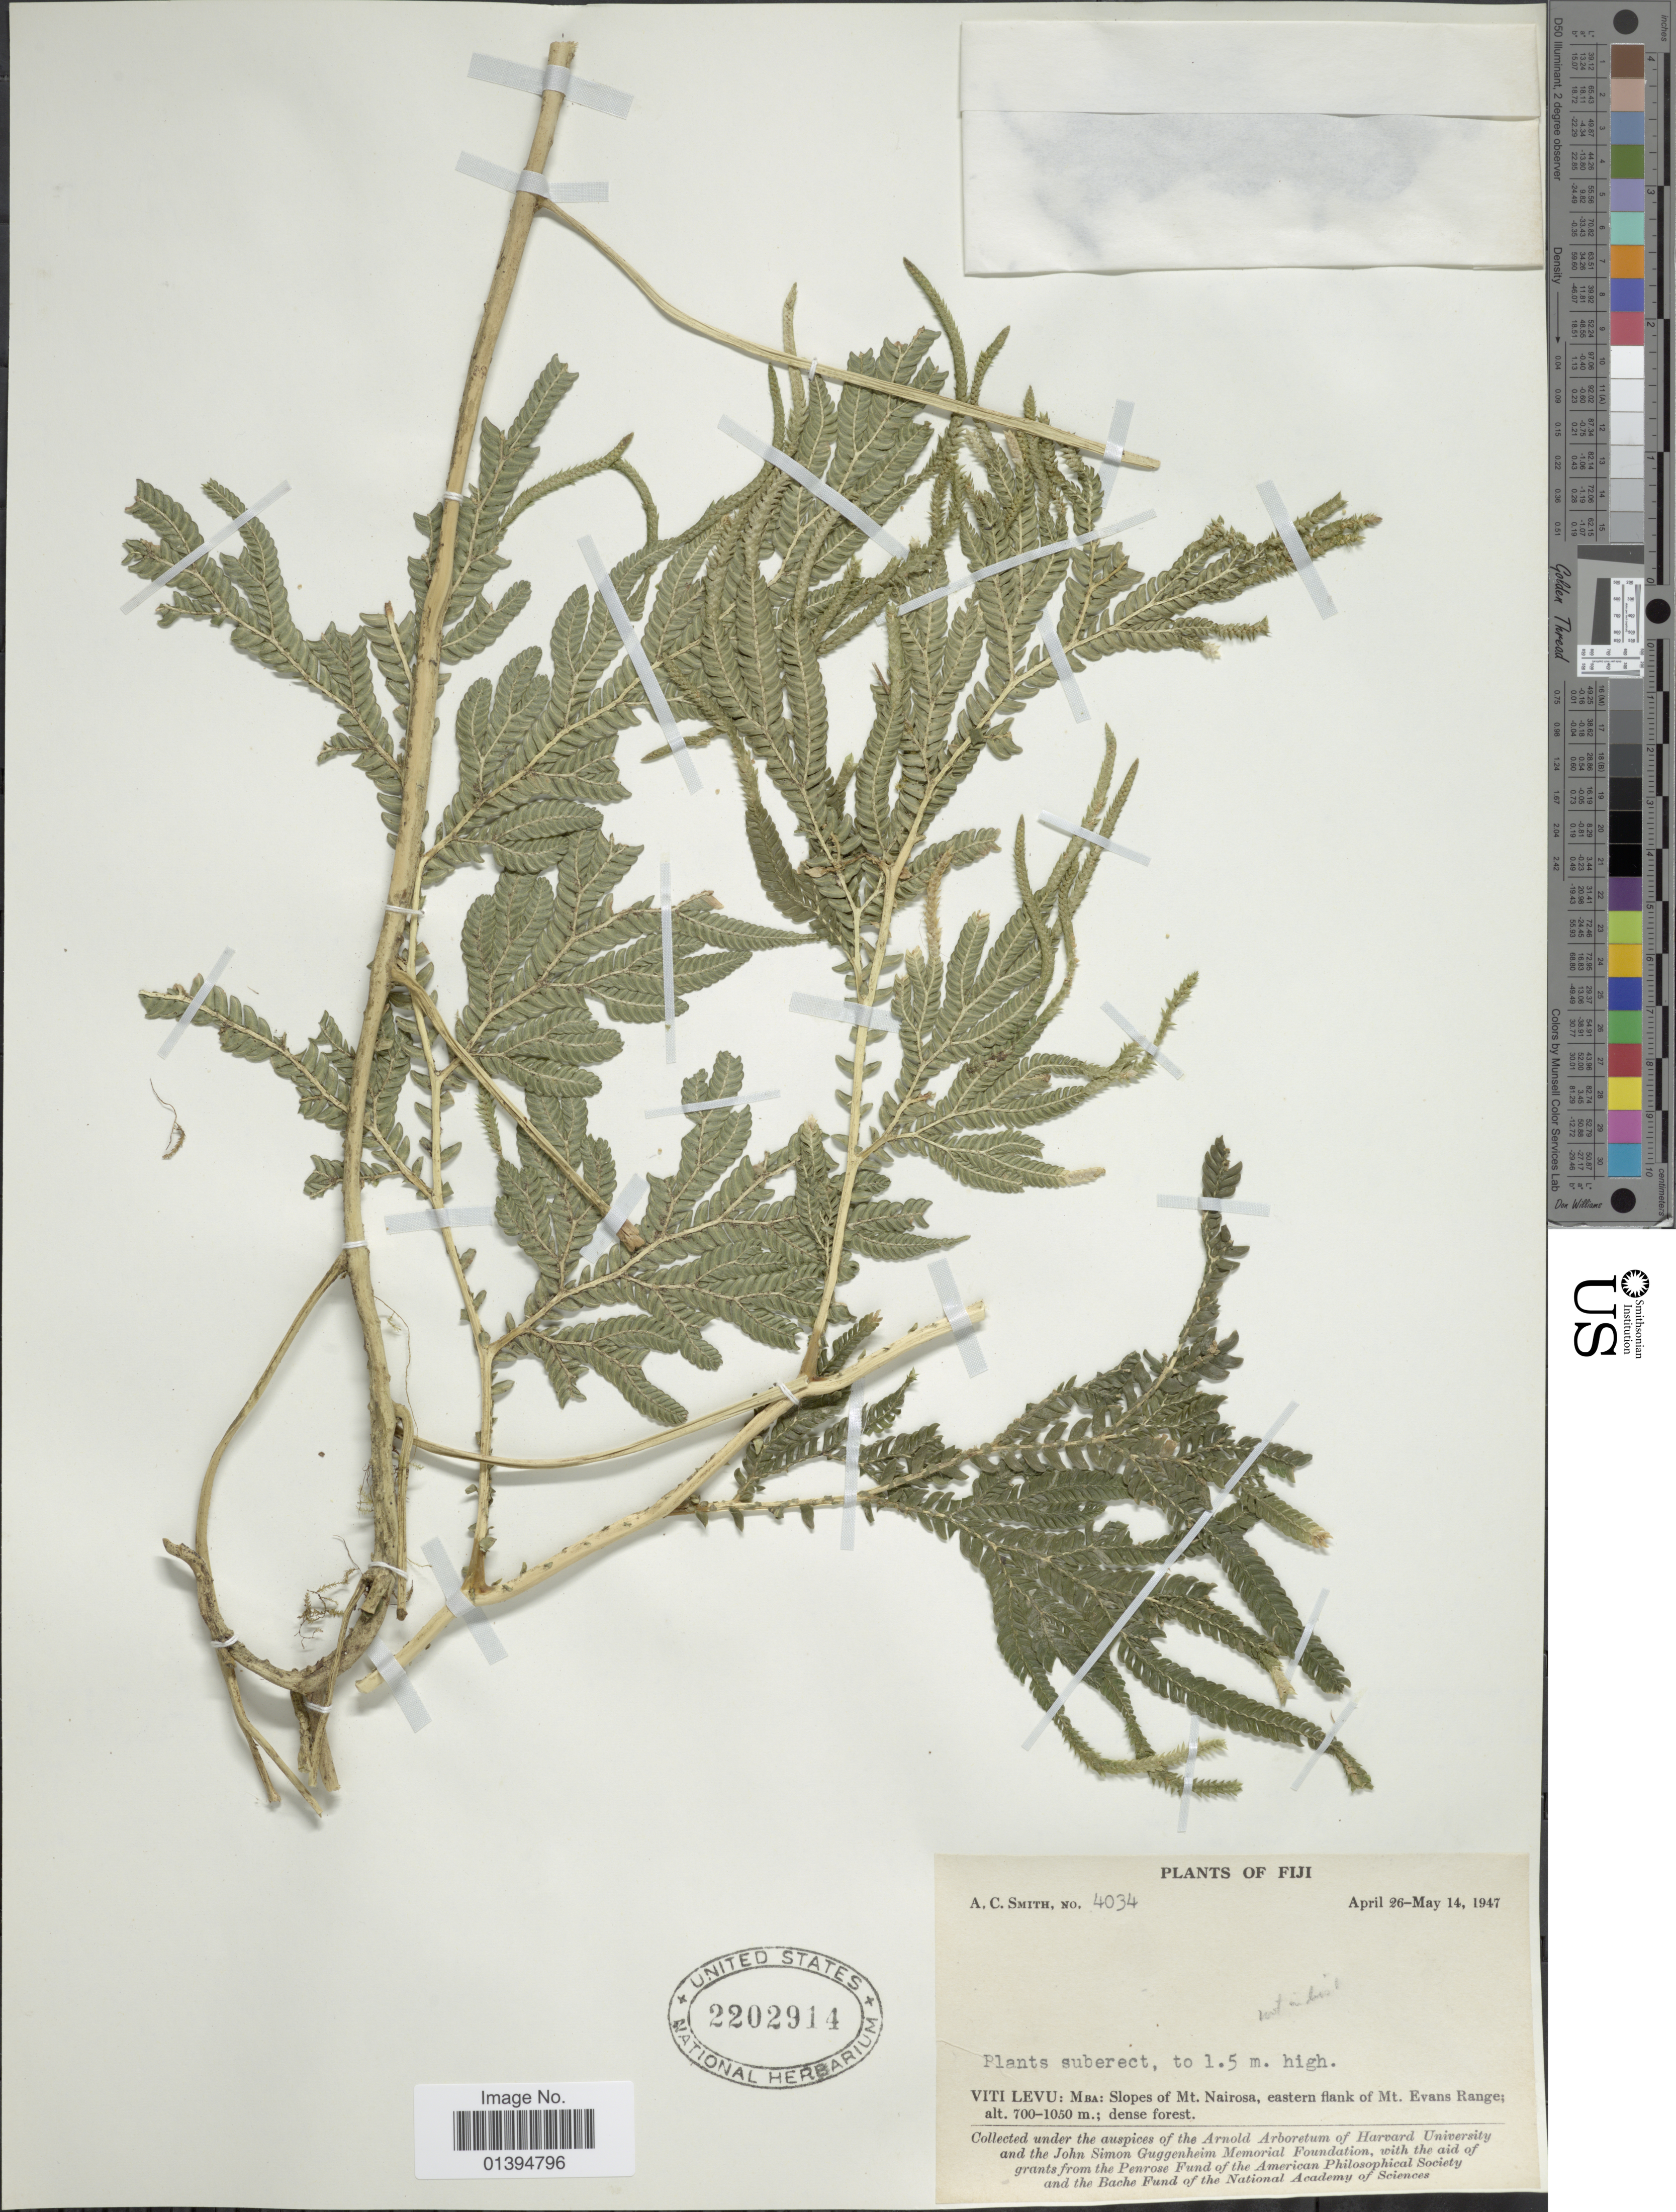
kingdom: Plantae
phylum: Tracheophyta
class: Lycopodiopsida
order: Selaginellales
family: Selaginellaceae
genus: Selaginella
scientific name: Selaginella sp.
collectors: A. C. Smith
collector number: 4034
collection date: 1947-04-26/1947-05-14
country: Fiji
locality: Viti Levu: Mba: slope of Mt. Nairosa, eastern flank of Mt. Evans Range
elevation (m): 700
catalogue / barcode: US 2202914